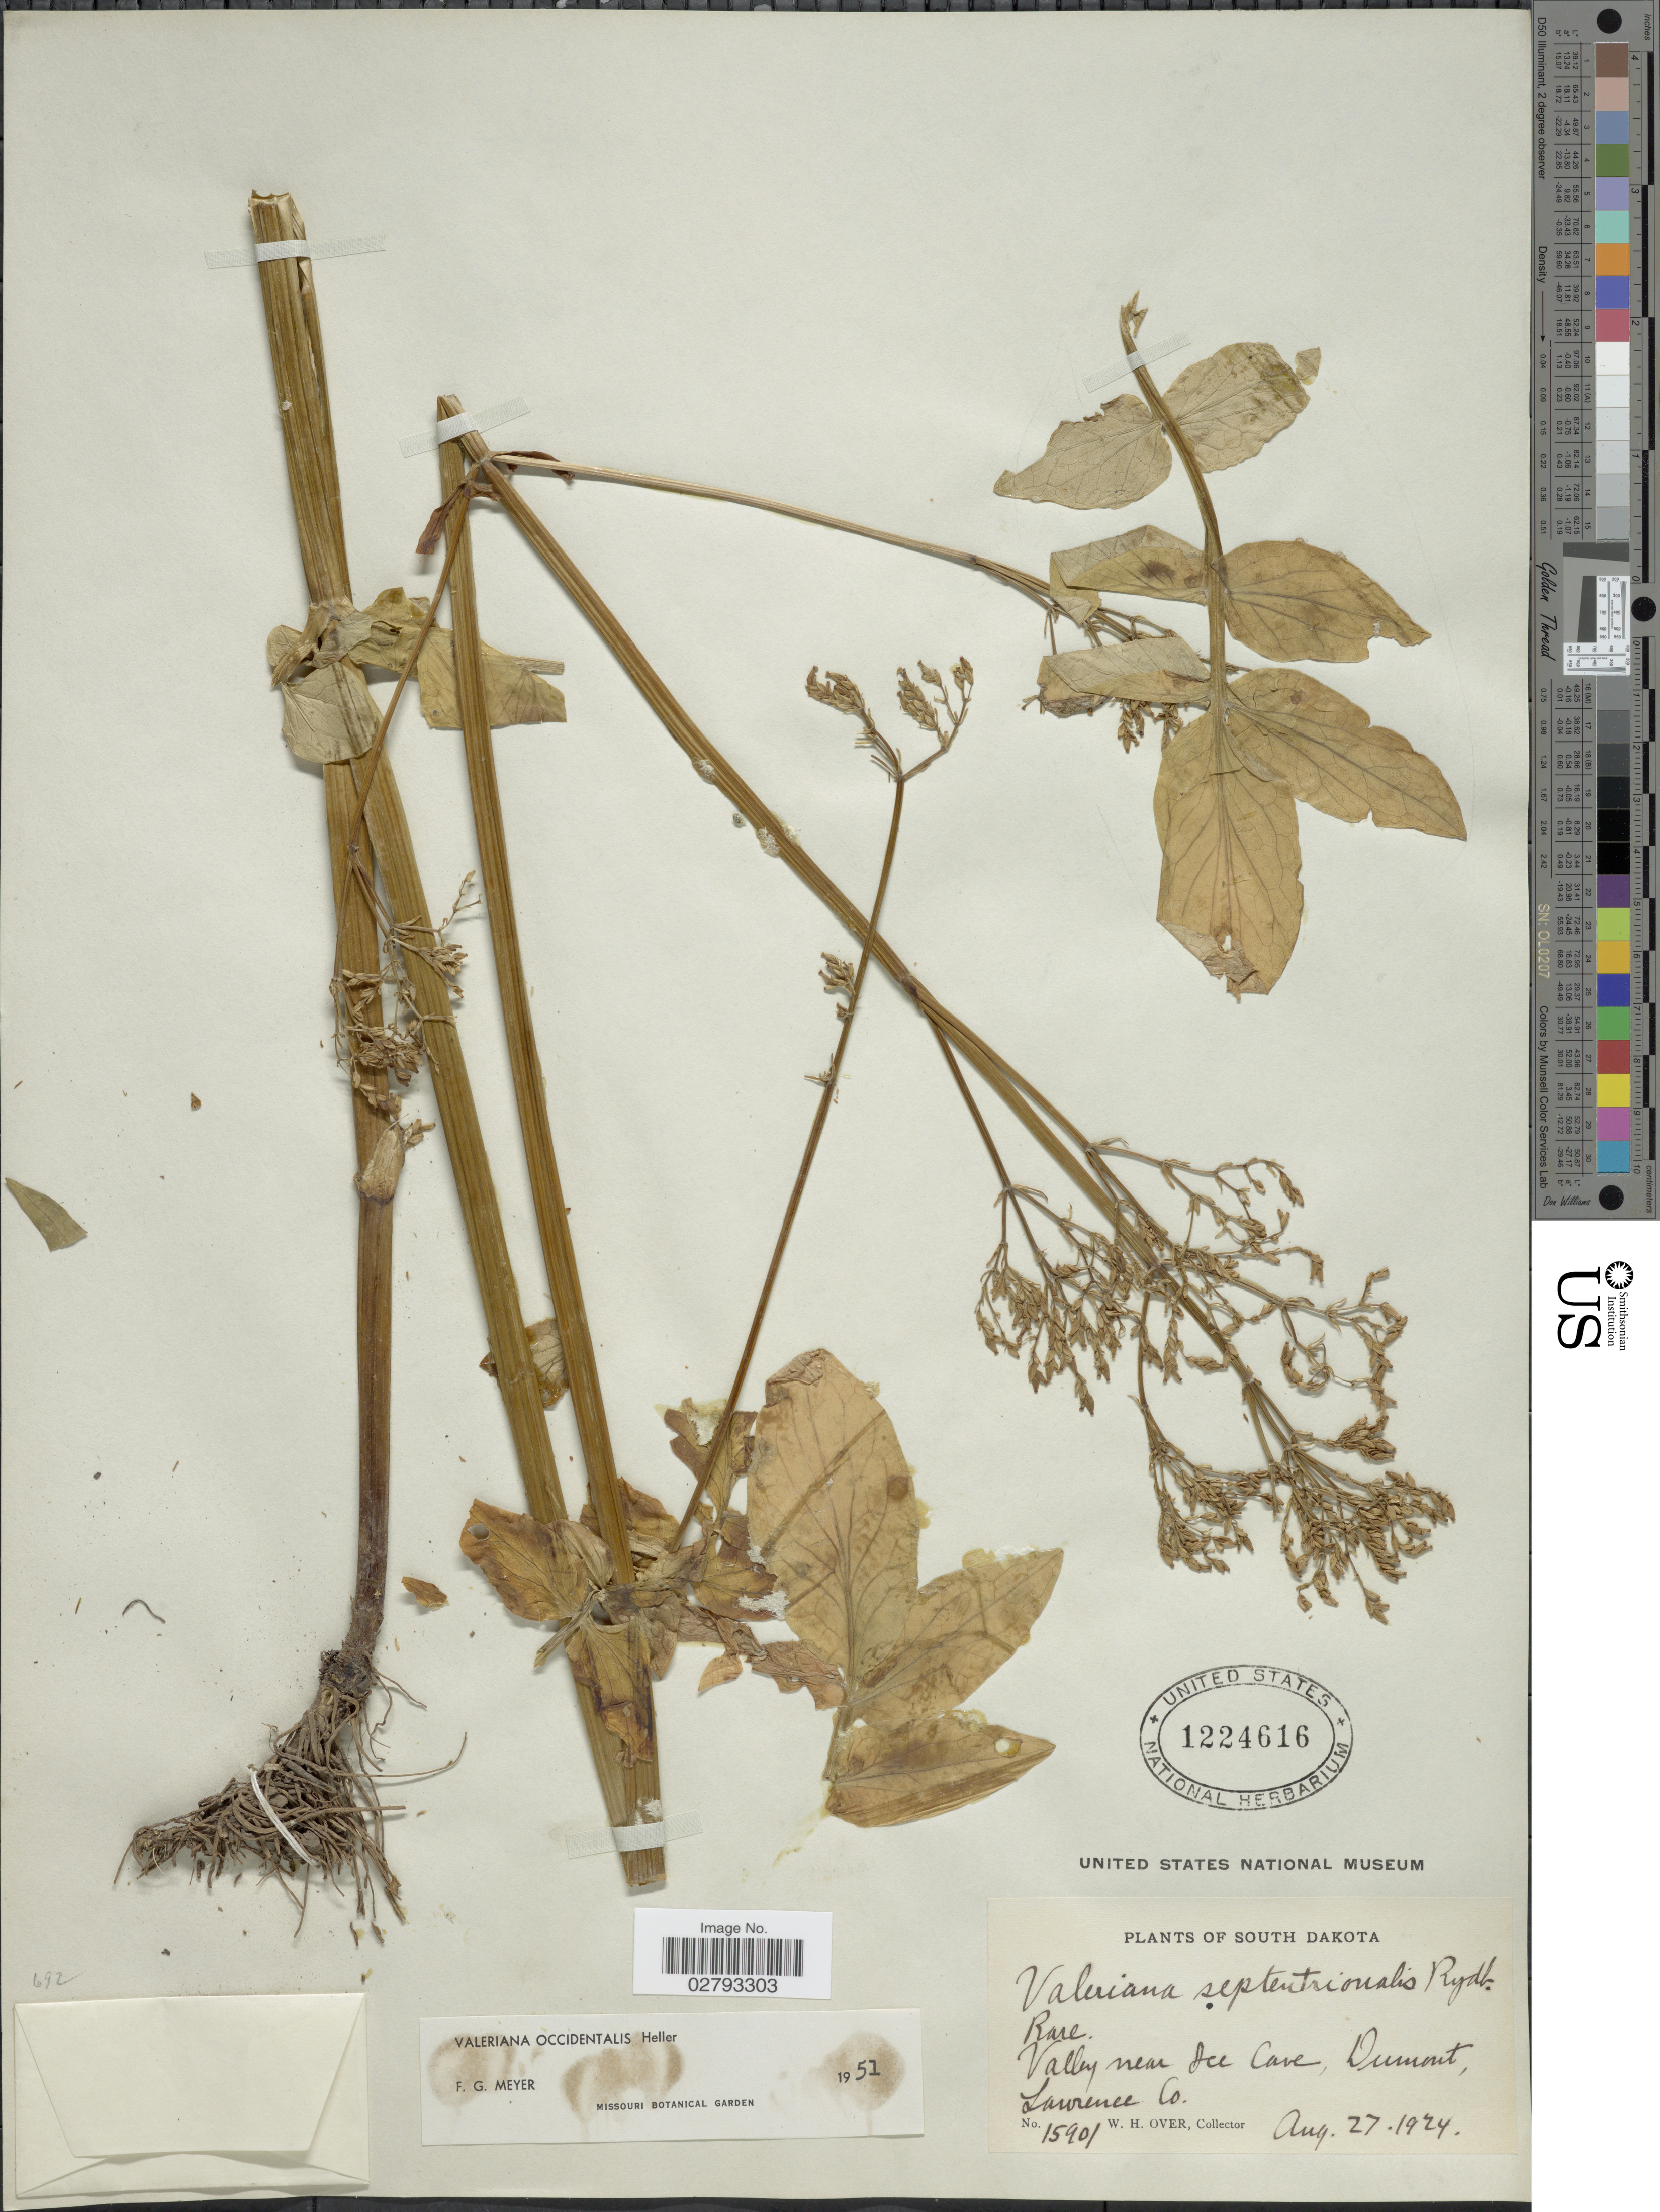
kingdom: Plantae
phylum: Tracheophyta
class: Magnoliopsida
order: Dipsacales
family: Caprifoliaceae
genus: Valeriana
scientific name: Valeriana occidentalis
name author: A. Heller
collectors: W. Over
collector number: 15901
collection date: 1924-08-27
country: United States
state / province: South Dakota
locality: Valley near Ice Cave, Dumont, Lawrence Co.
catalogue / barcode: US 1244616